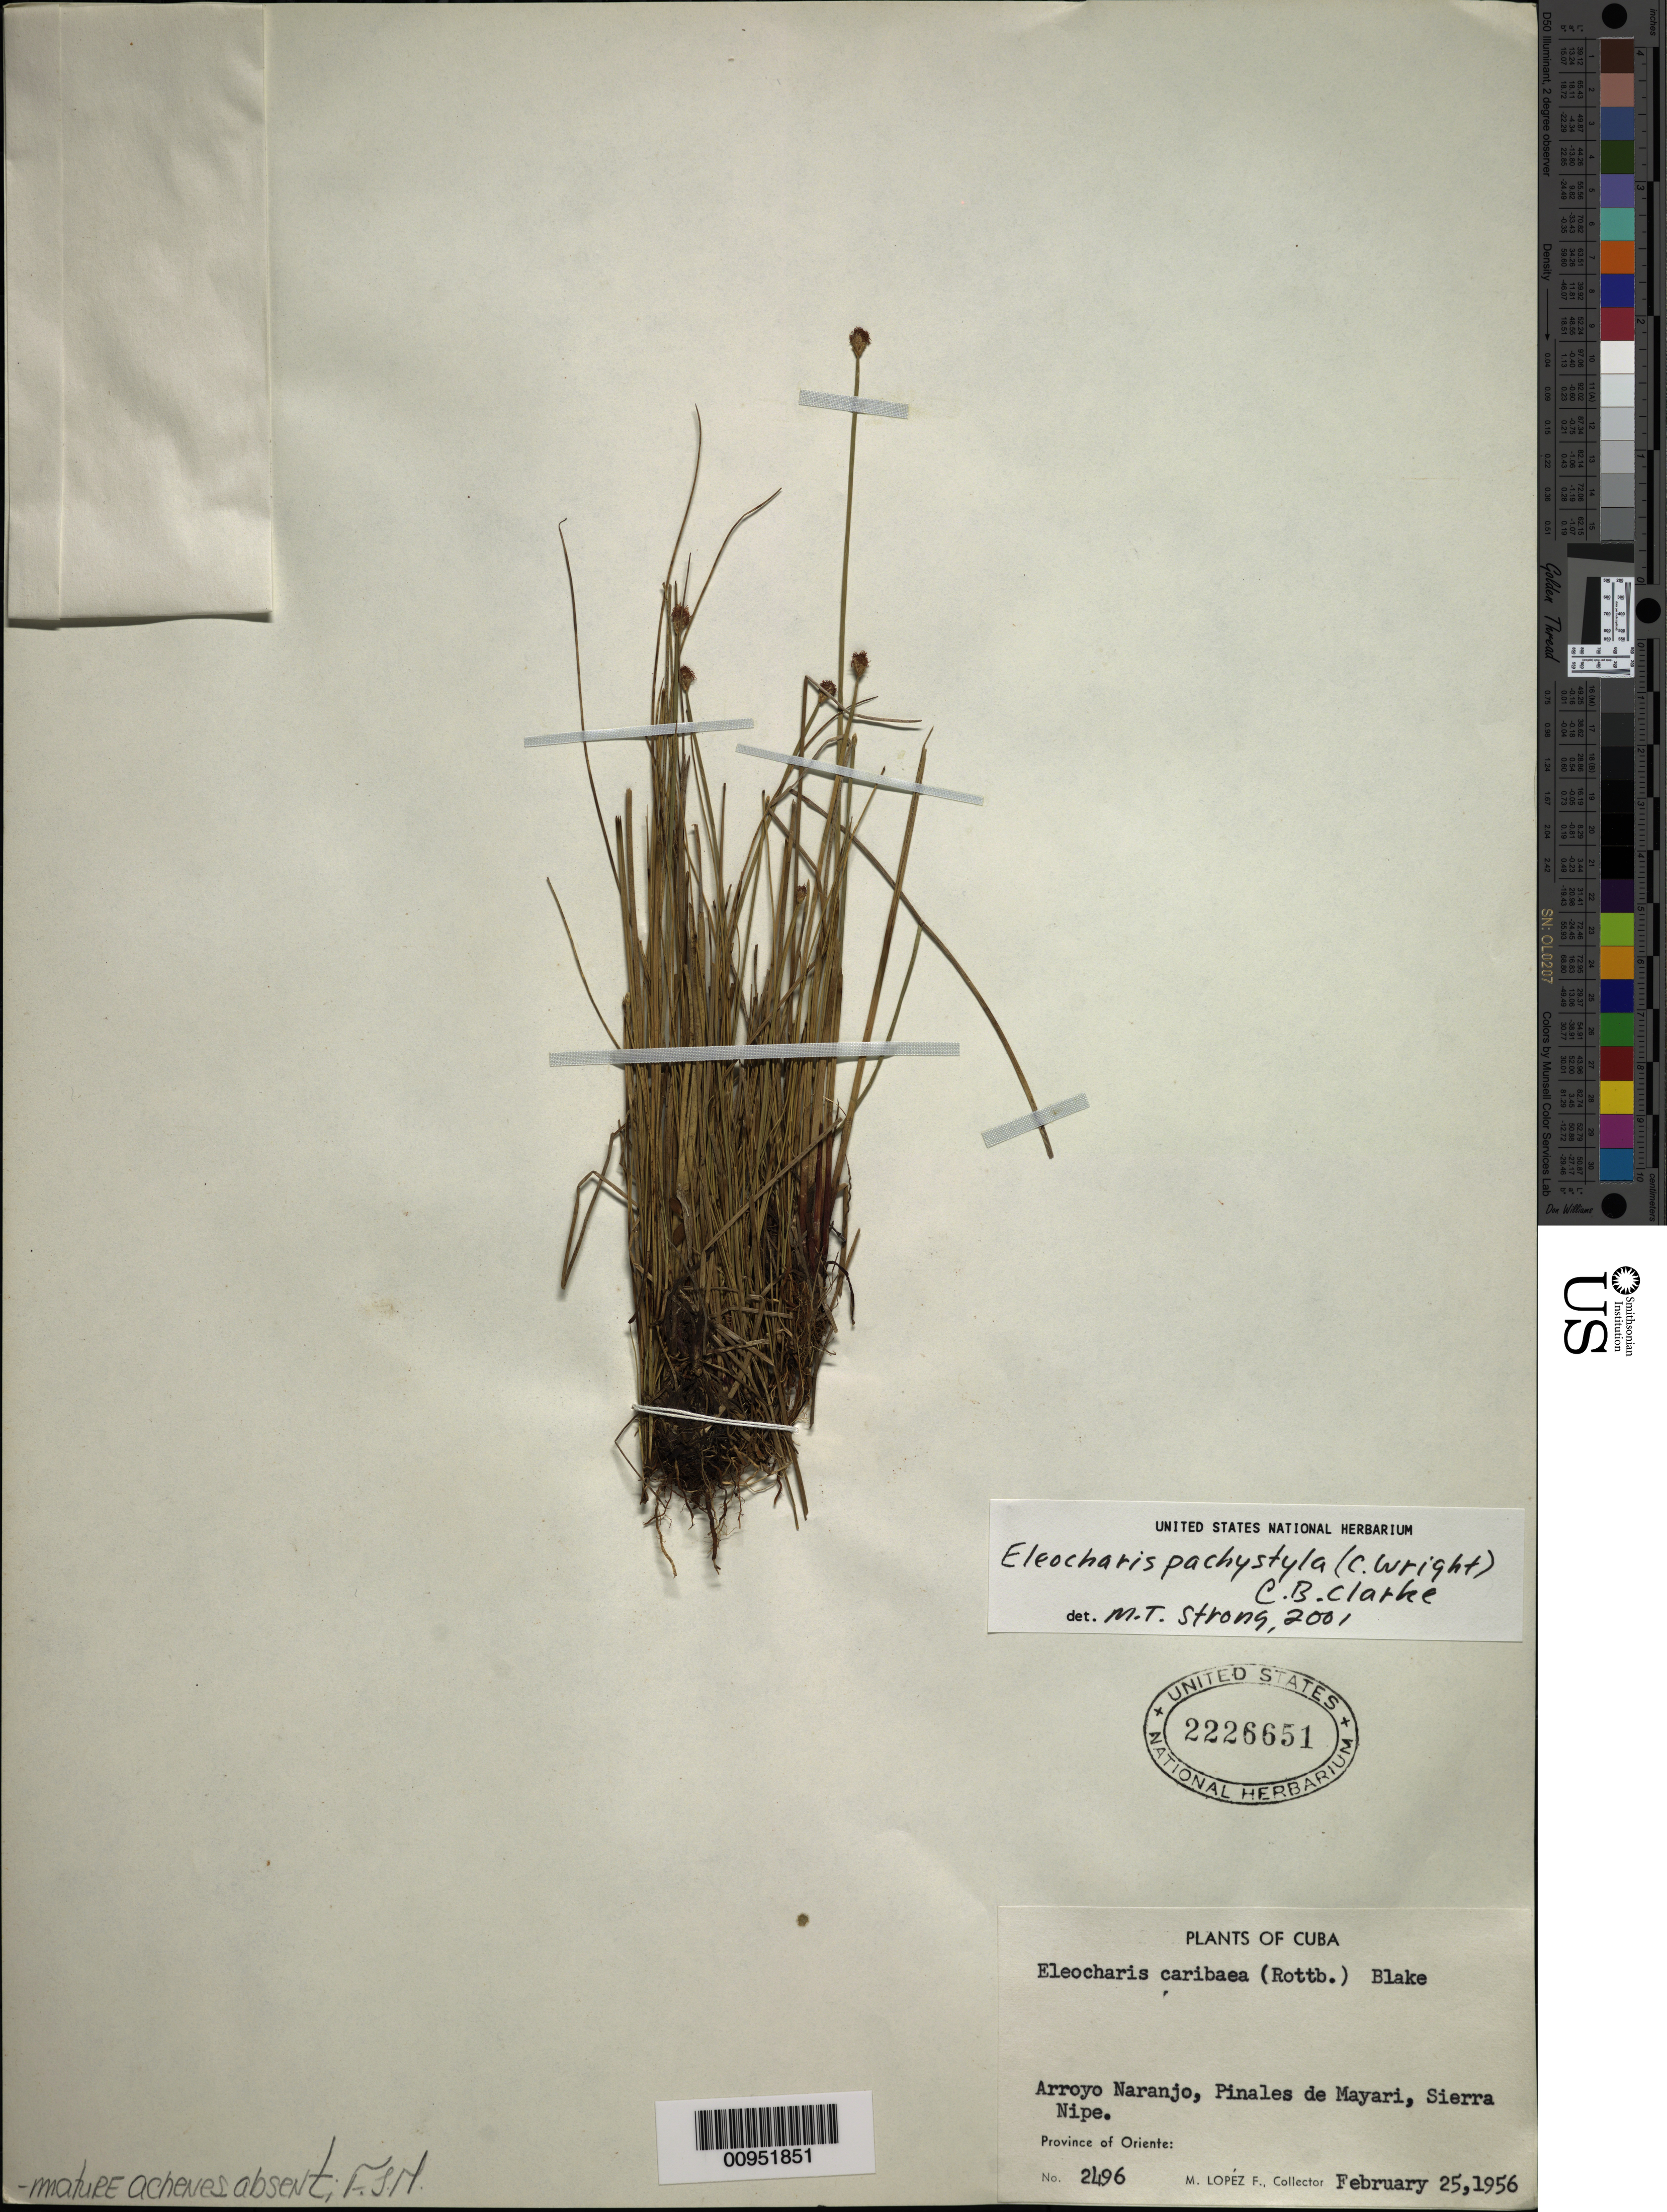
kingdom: Plantae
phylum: Tracheophyta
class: Liliopsida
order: Poales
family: Cyperaceae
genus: Eleocharis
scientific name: Eleocharis pachystyla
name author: (C. Wright) C.B. Clarke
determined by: Strong, M. T., (US), Smithsonian Institution - National Museum of Natural History (UNITED STATES)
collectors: M. López Figueiras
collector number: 2496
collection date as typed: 25 Feb 1956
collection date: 1956-02-25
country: Cuba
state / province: Holguín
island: Cuba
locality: Arroyo Naranjo, Pinales de Mayari, Sierra Nipe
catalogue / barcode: US 2226651